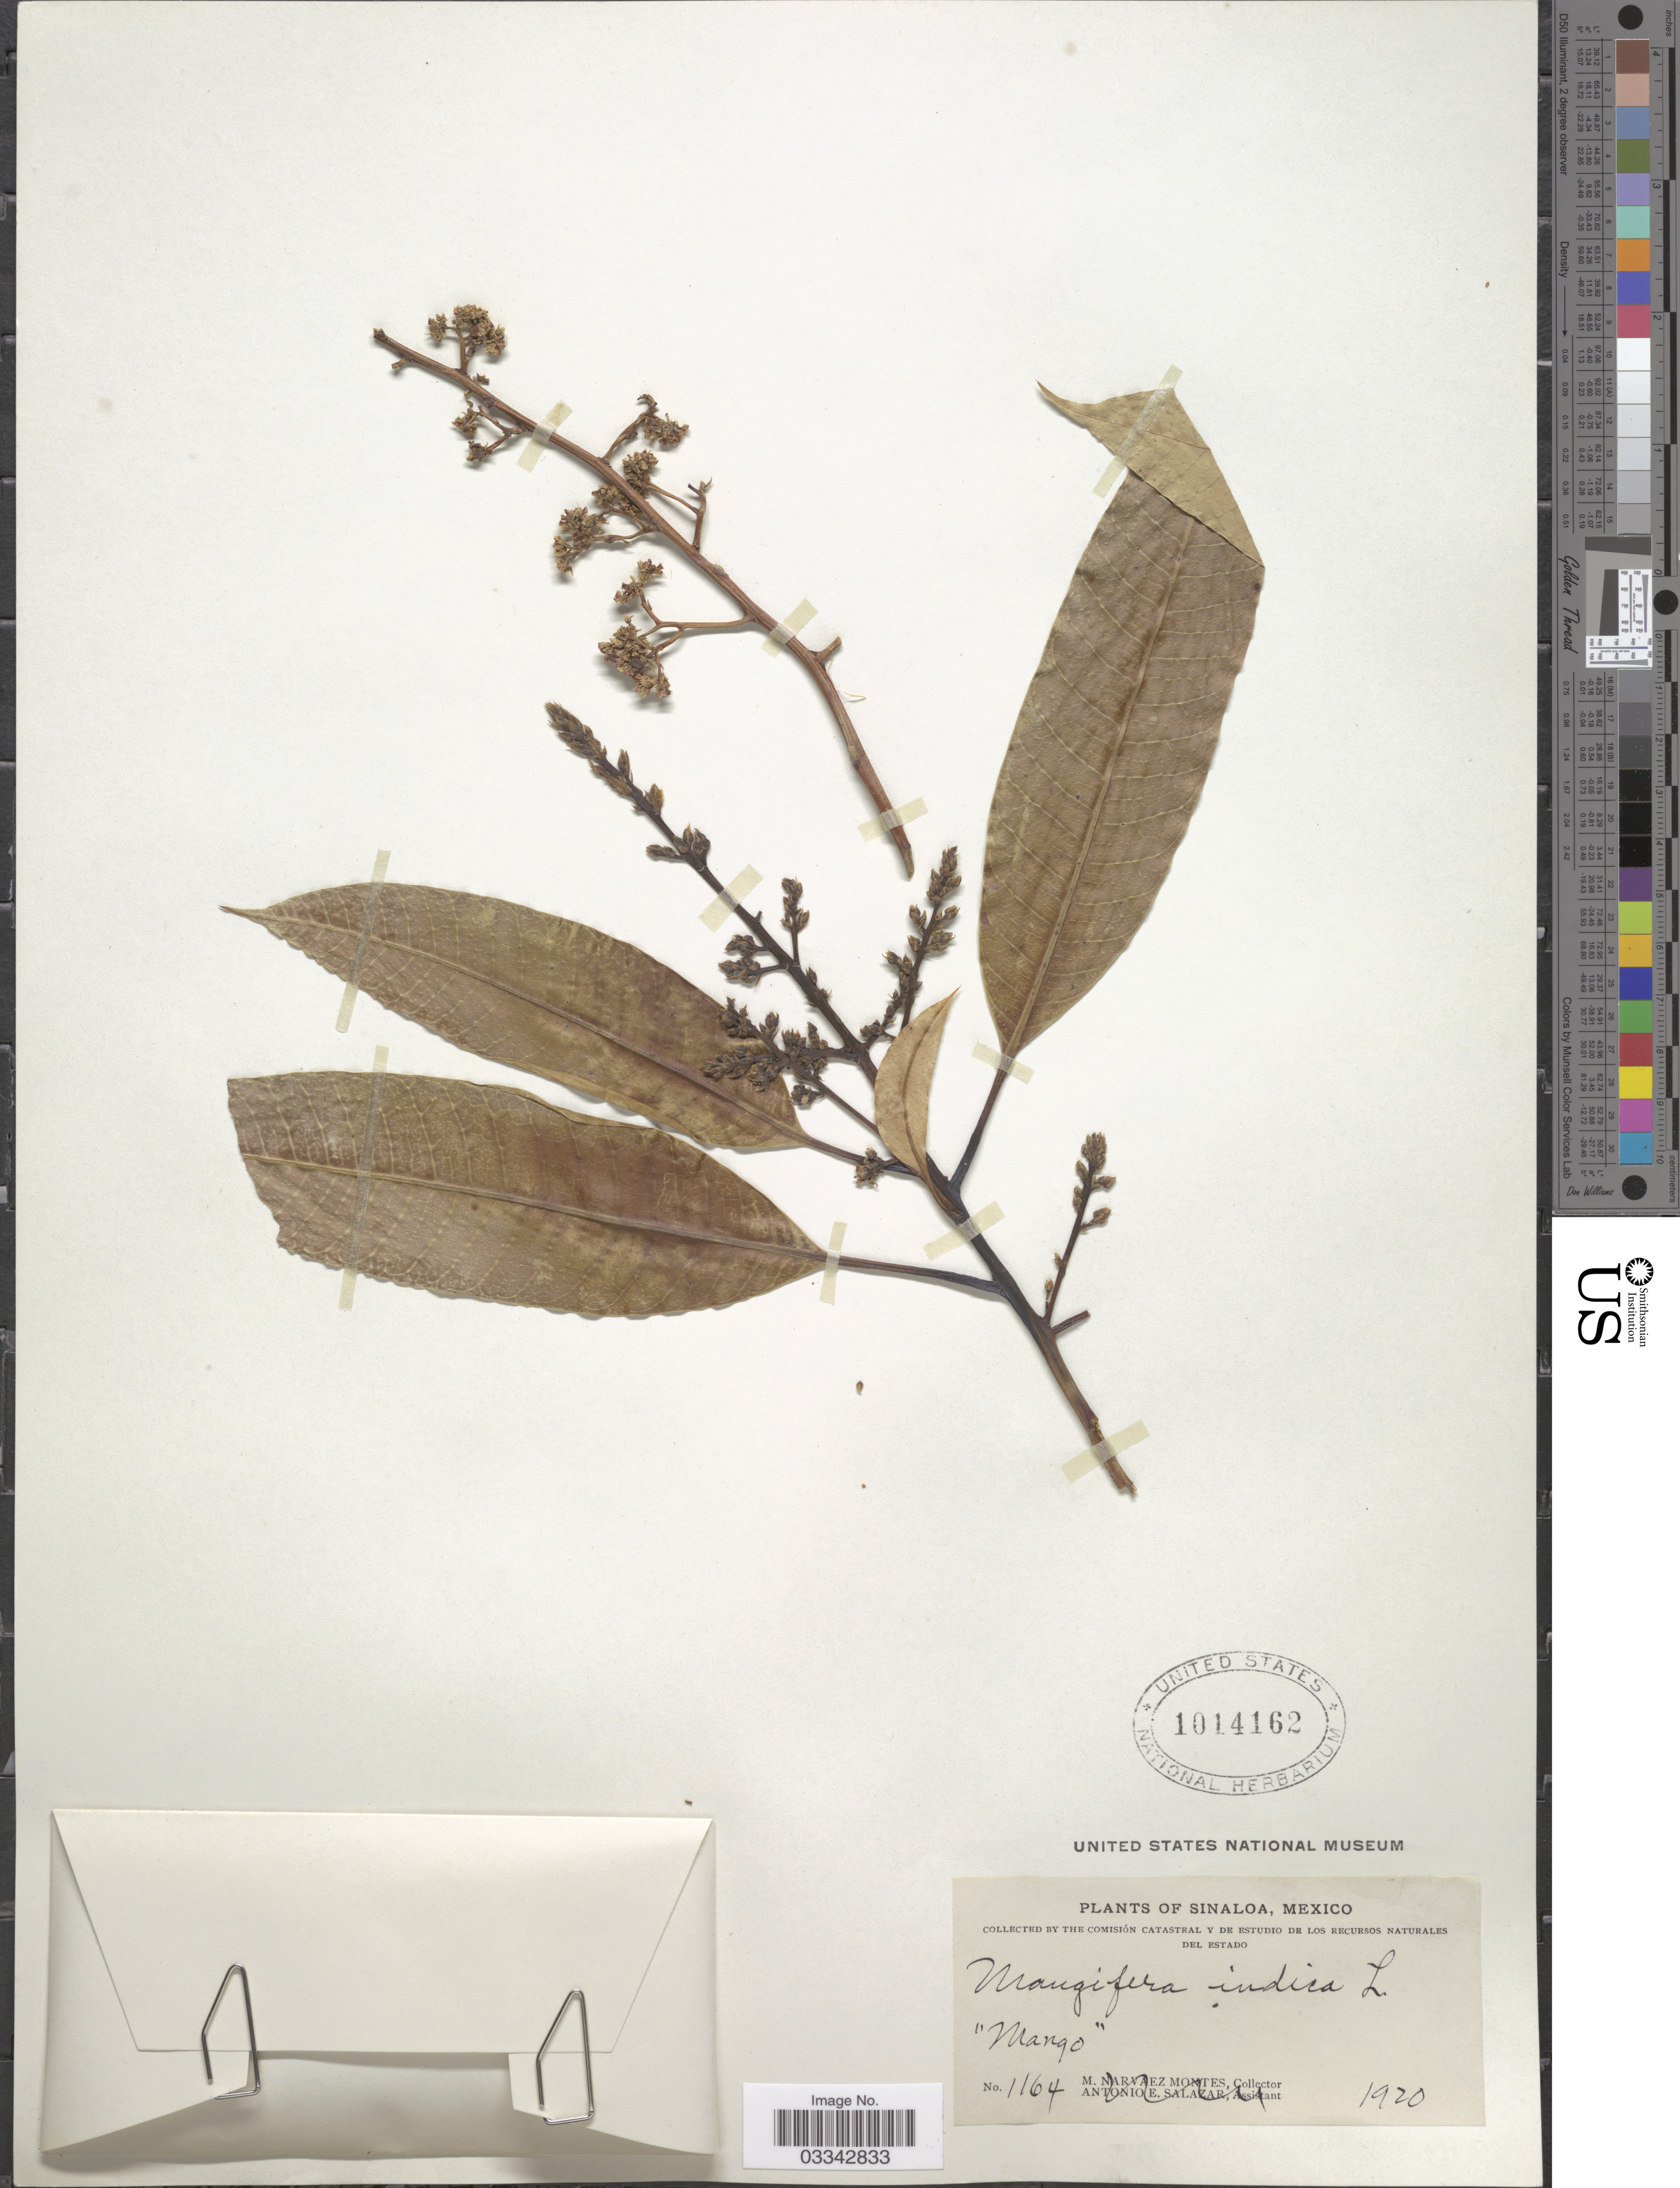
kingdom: Plantae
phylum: Tracheophyta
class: Magnoliopsida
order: Sapindales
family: Anacardiaceae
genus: Mangifera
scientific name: Mangifera indica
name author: L.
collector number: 1164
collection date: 1920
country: Mexico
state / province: Sinaloa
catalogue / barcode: US 1014162